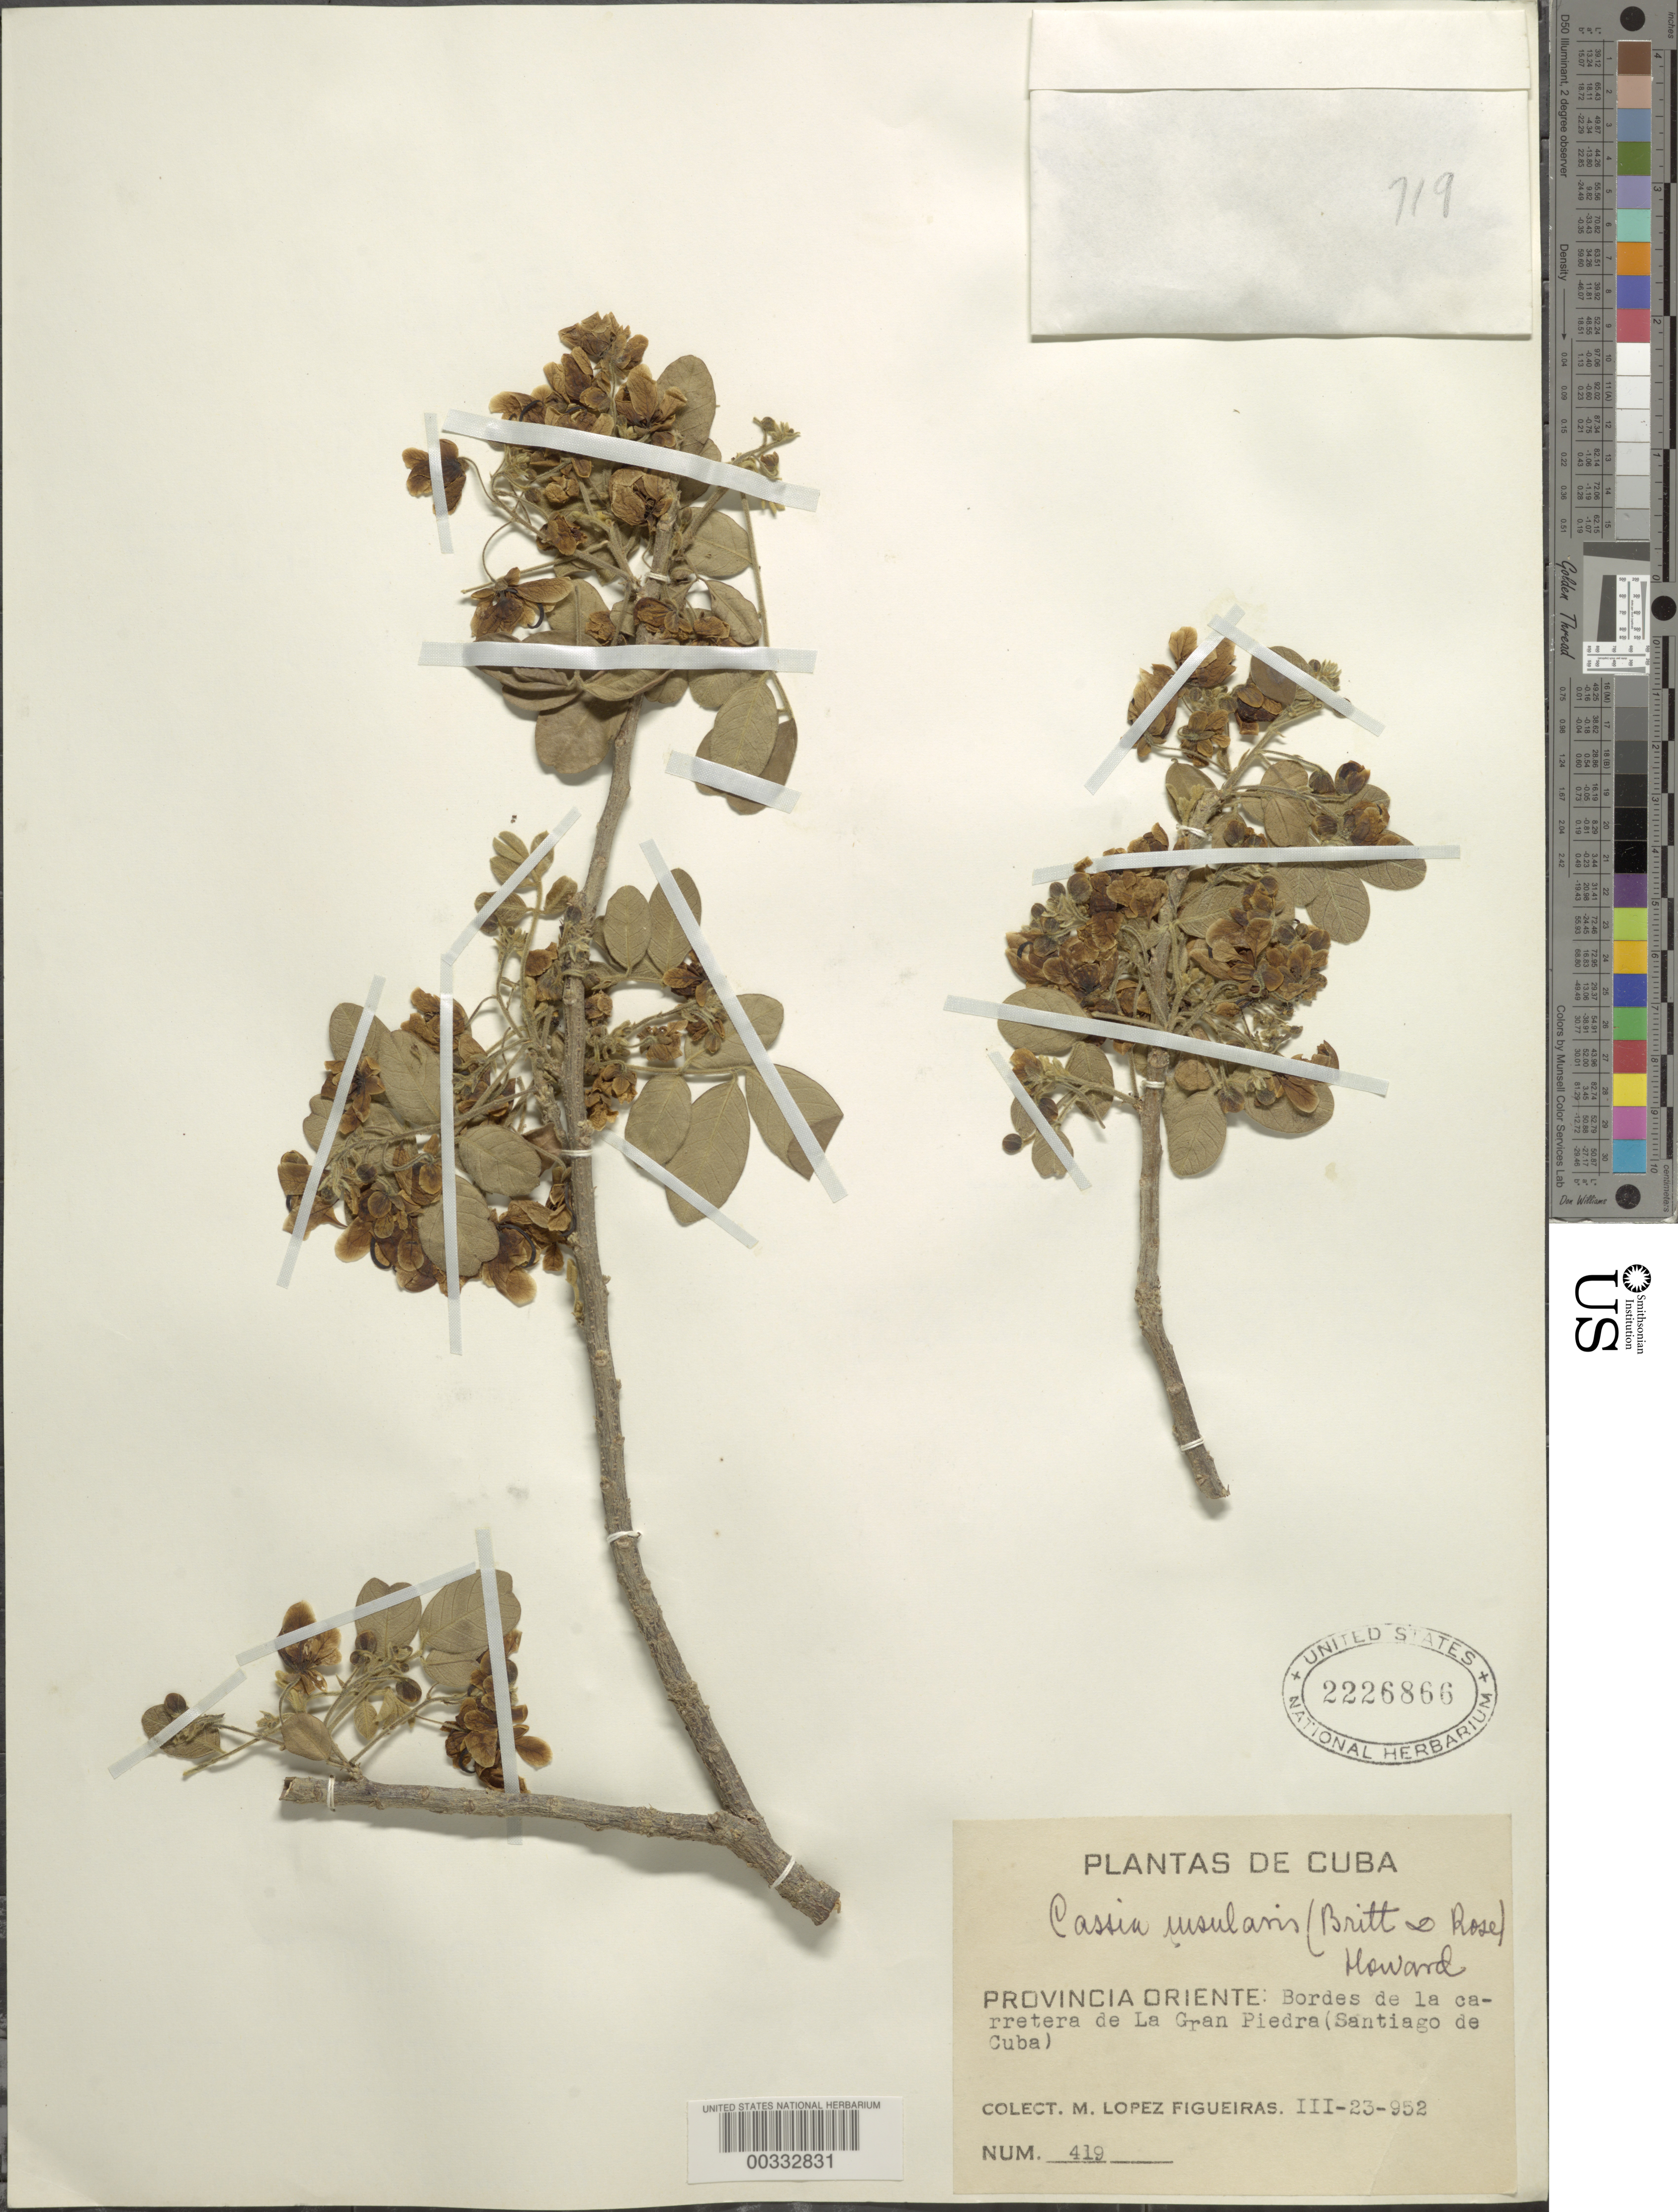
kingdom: Plantae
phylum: Tracheophyta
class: Magnoliopsida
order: Fabales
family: Fabaceae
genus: Senna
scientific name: Senna insularis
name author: (Britton & Rose) H.S. Irwin & Barneby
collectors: M. López Figueiras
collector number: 419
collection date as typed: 23 Mar 1952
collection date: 1952-03-23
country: Cuba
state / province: Oriente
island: Greater Antilles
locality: Road to la gran piedra (santiago de cuba)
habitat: Edge of road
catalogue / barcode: US 2226866